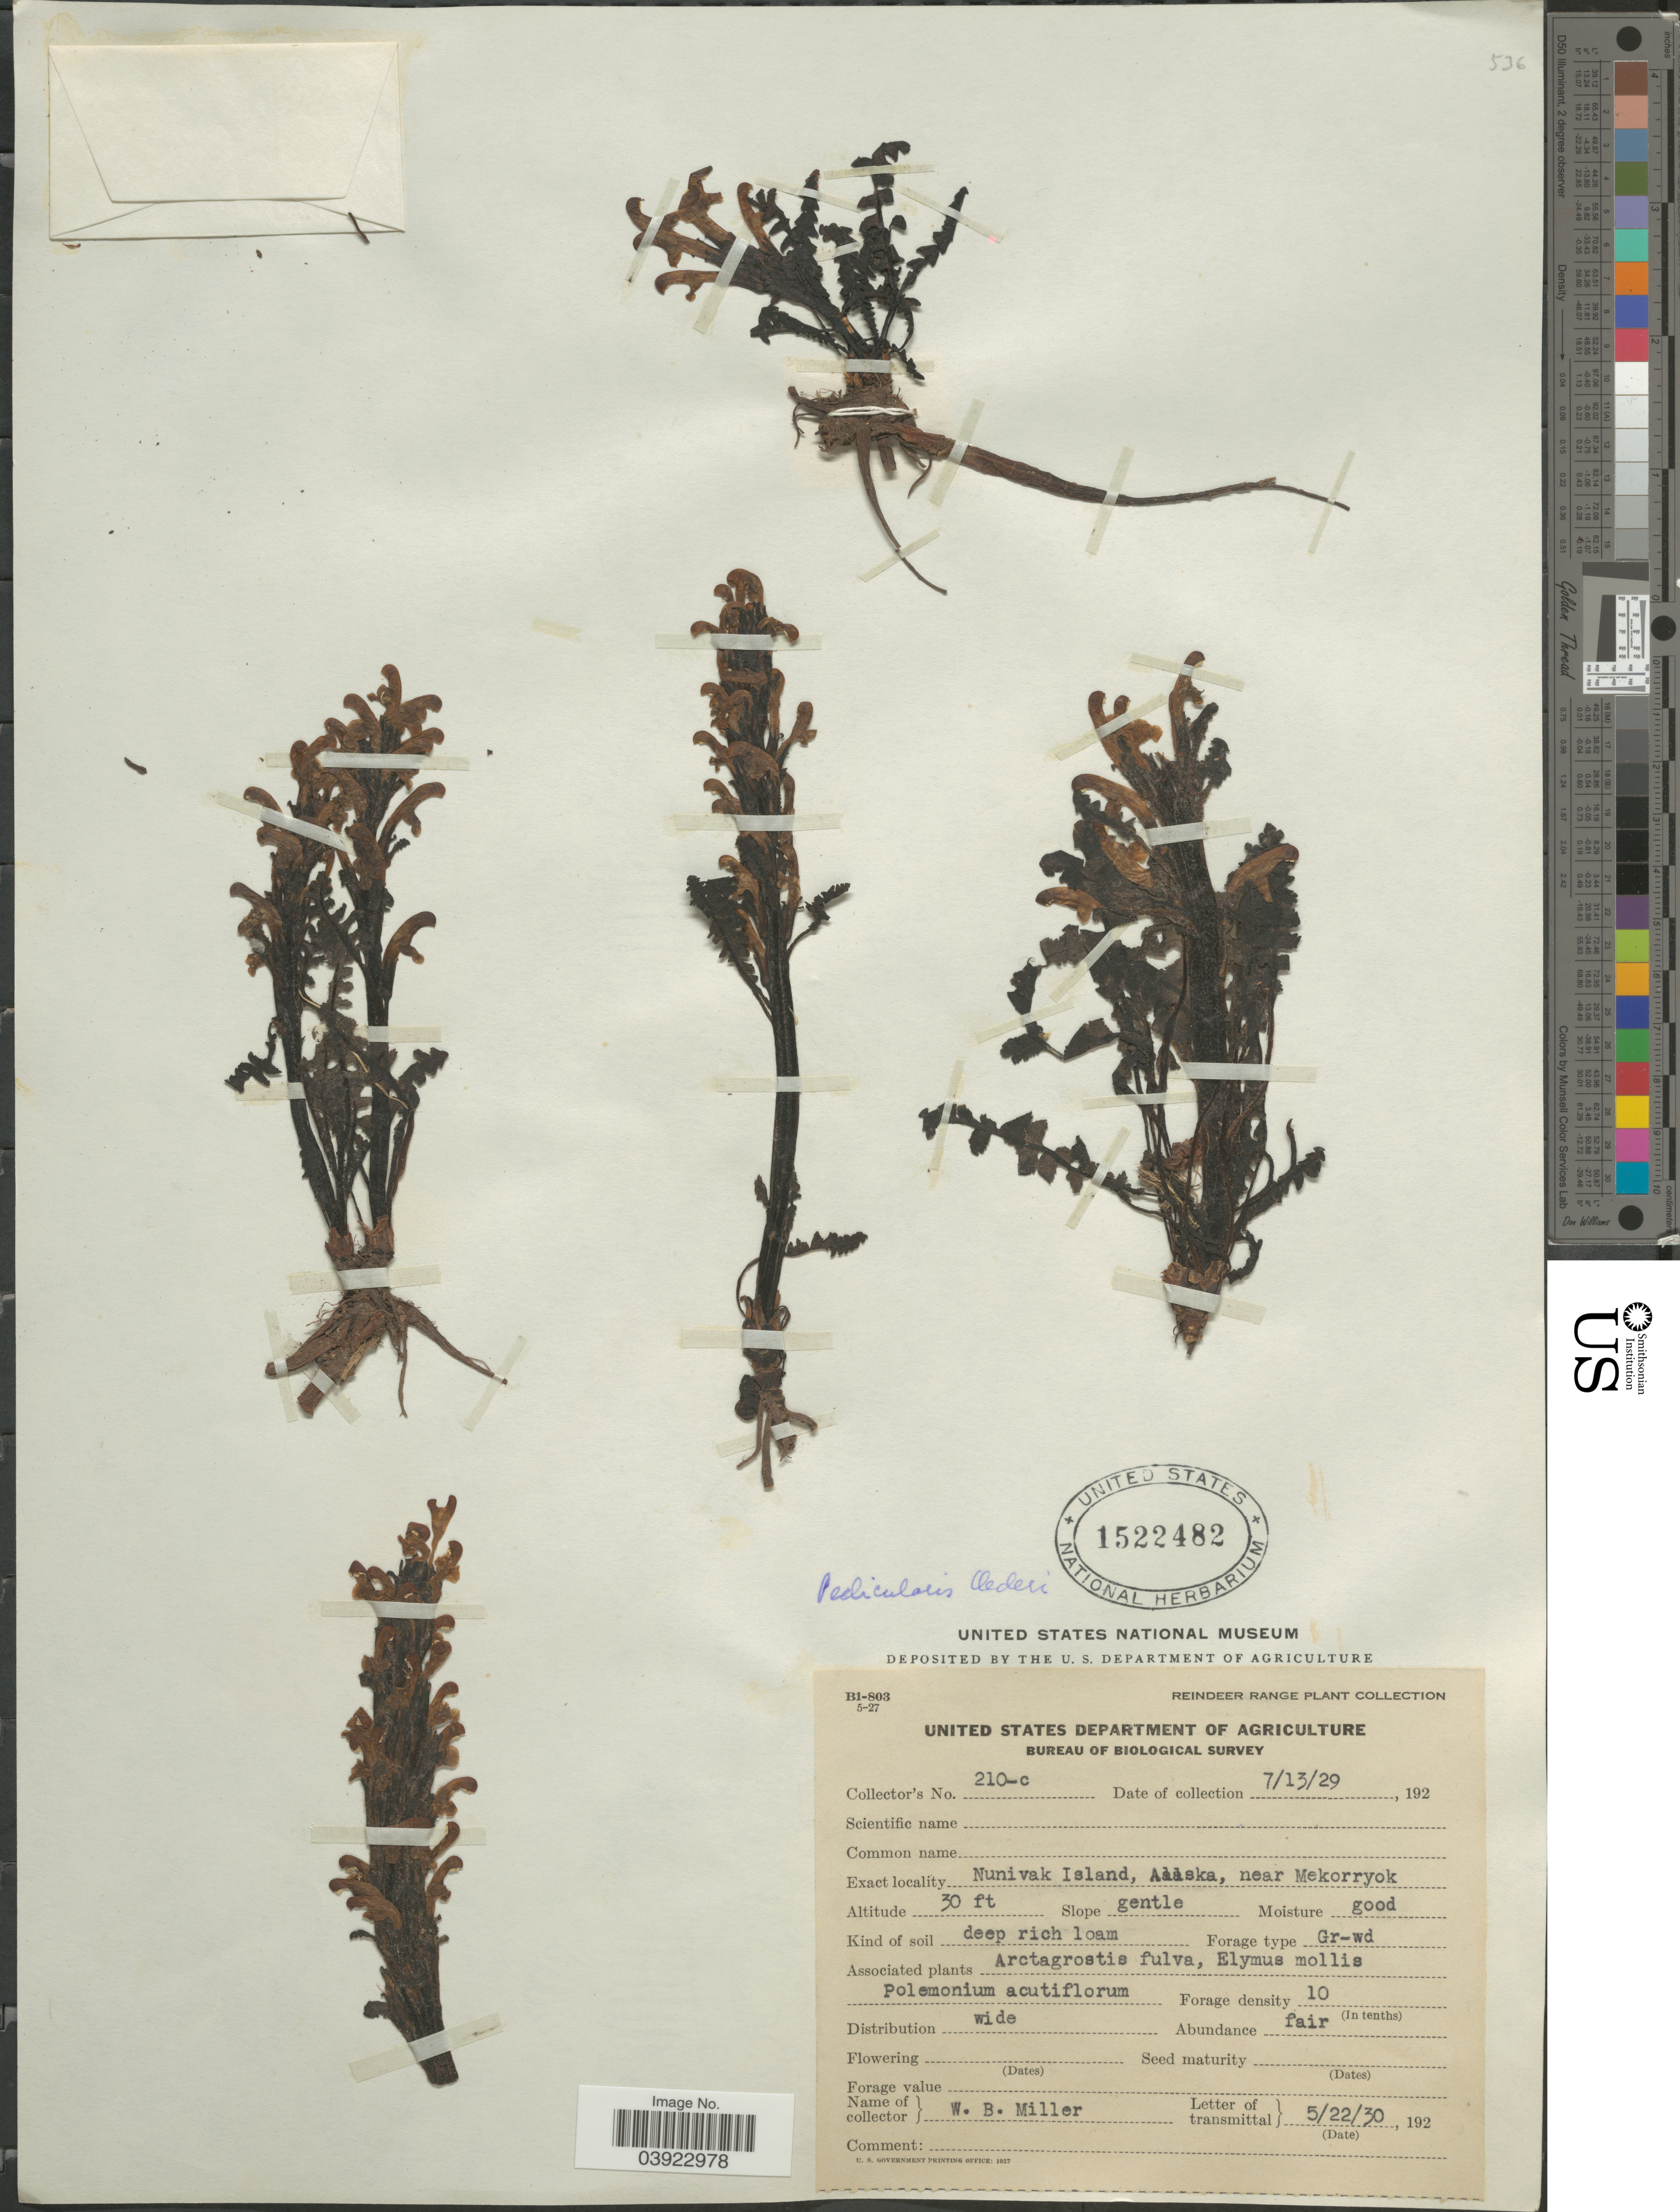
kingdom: Plantae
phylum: Tracheophyta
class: Magnoliopsida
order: Lamiales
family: Orobanchaceae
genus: Pedicularis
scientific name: Pedicularis oederi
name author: Vahl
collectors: W. Miller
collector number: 210-c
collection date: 1929-07-13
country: United States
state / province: Alaska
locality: Nunivak Island, near Mekorryok.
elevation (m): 9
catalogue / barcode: US 1522482